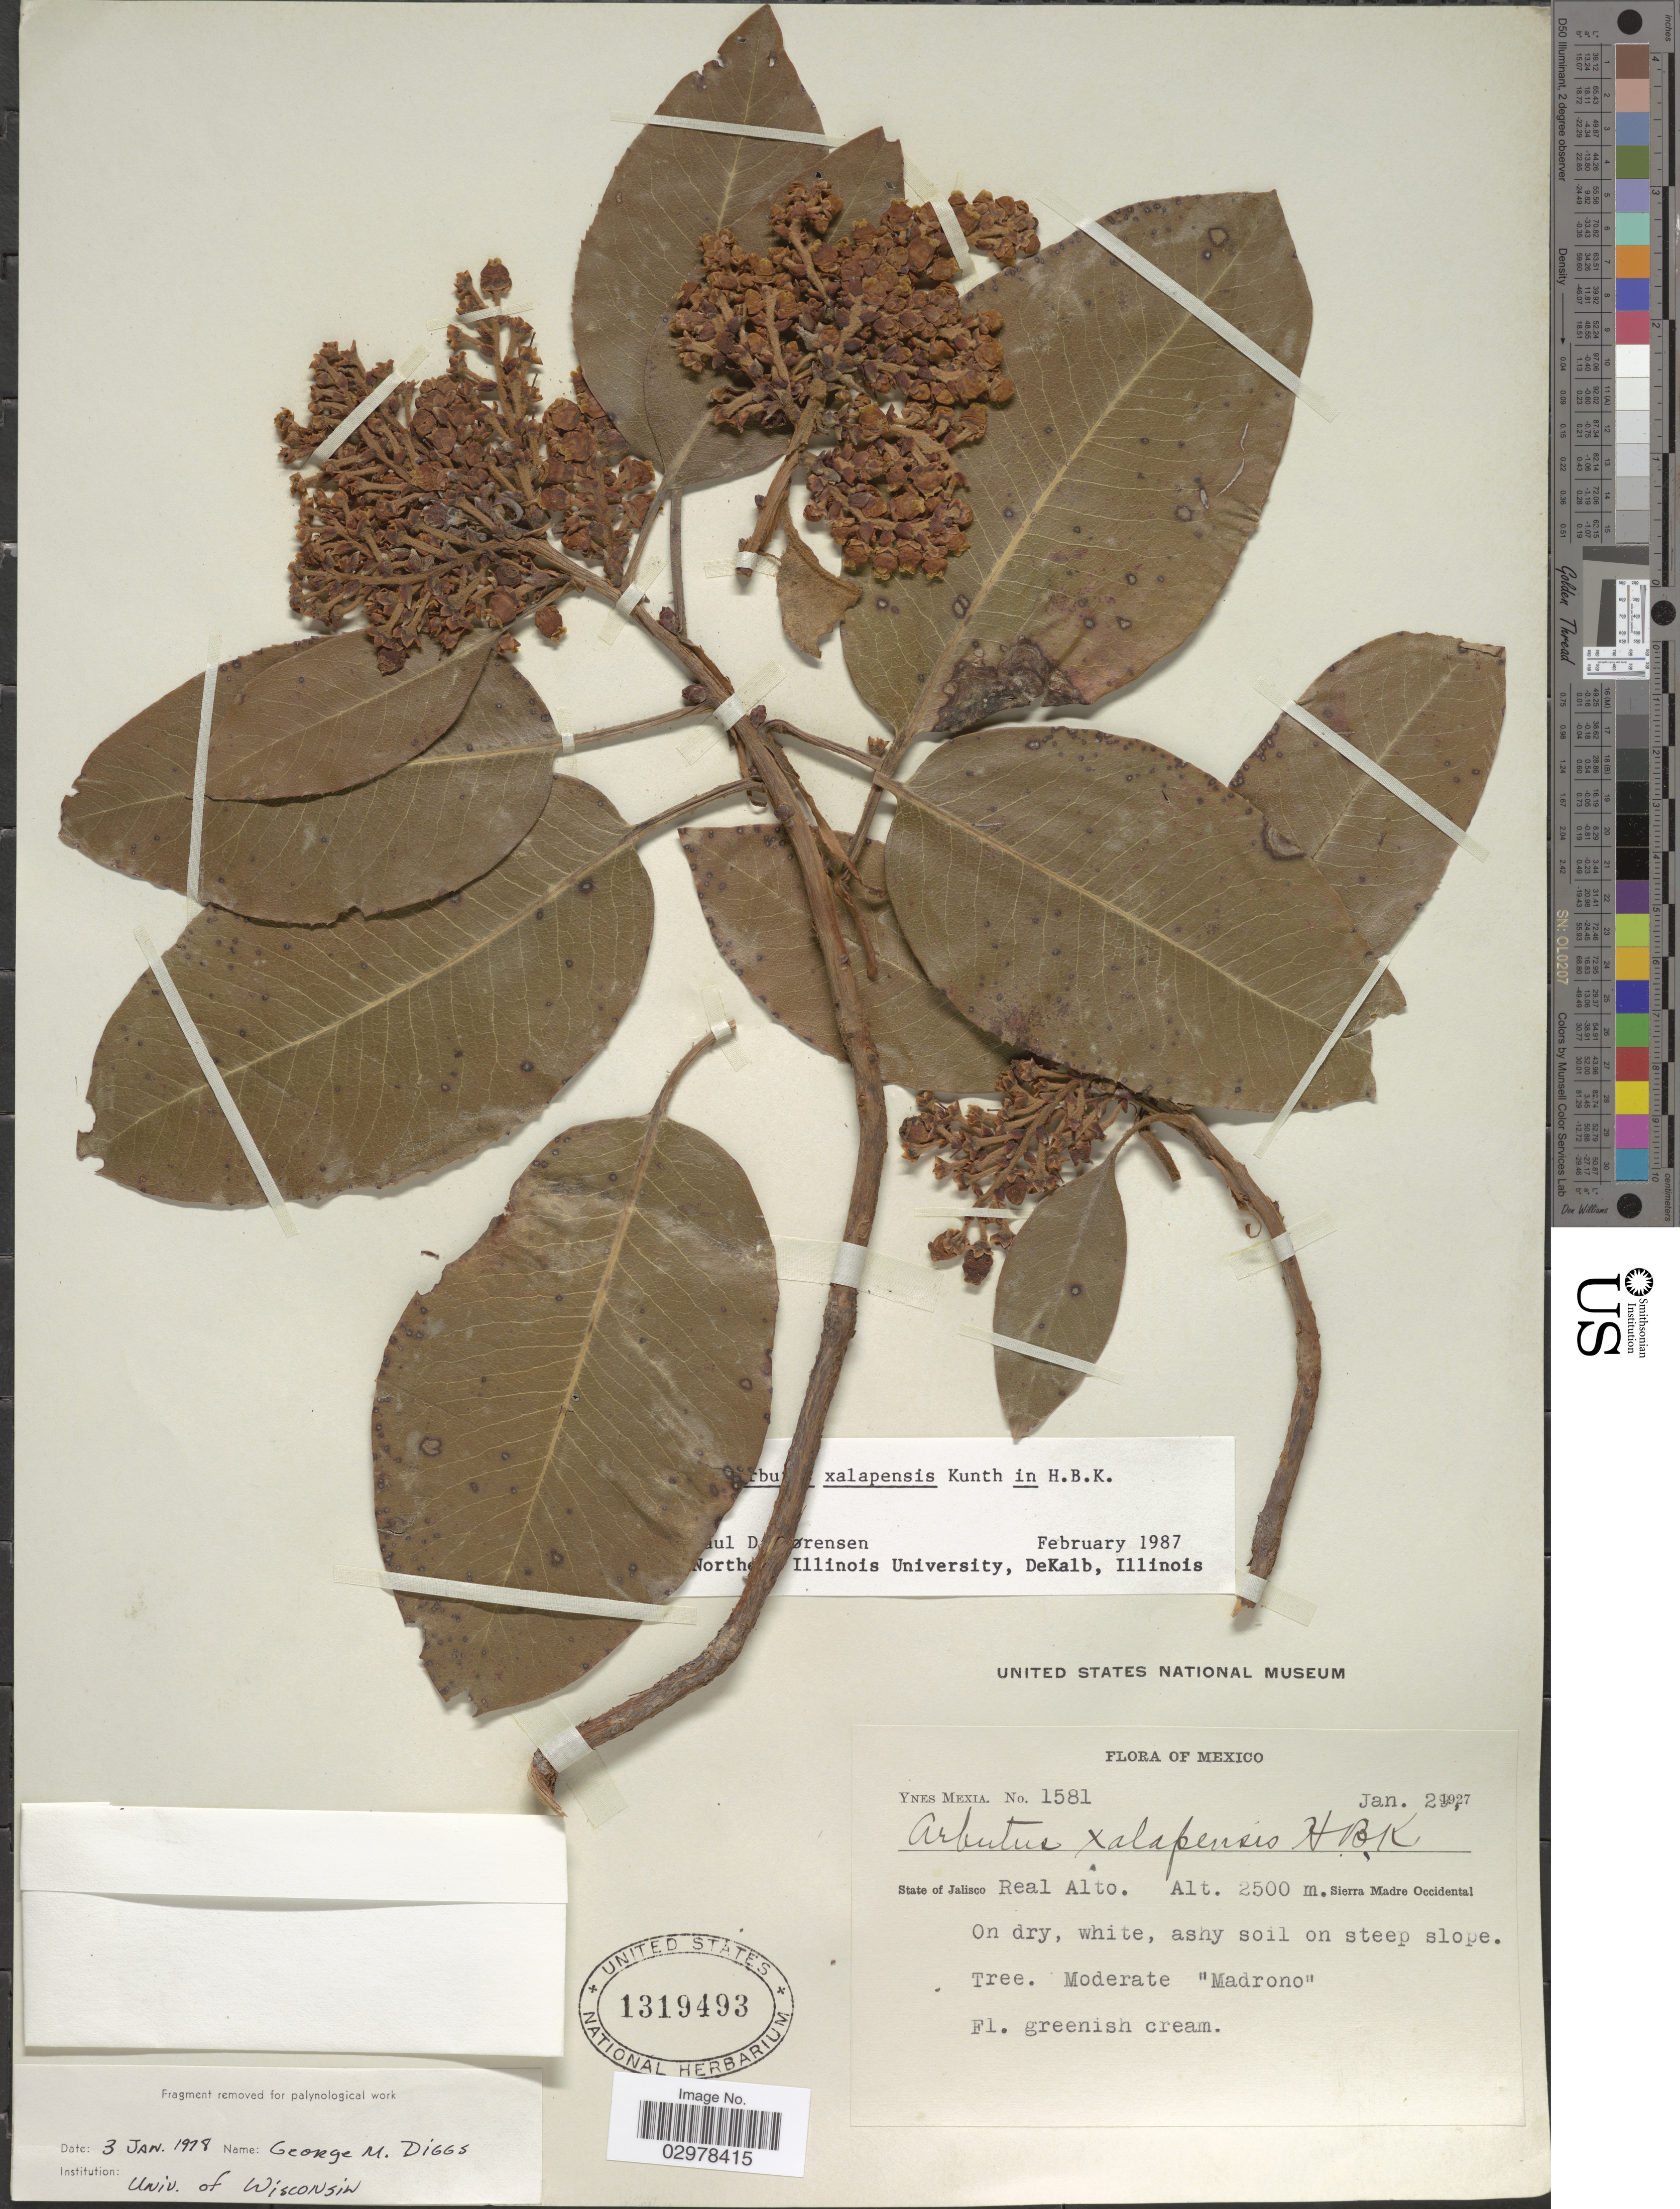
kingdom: Plantae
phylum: Tracheophyta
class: Magnoliopsida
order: Ericales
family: Ericaceae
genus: Arbutus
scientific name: Arbutus xalapensis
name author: Kunth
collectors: Y. Mexia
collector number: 1581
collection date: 1927-01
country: Mexico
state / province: Jalisco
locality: Real Alto, Sierra Madre Occidental.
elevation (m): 2500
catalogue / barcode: US 1319493